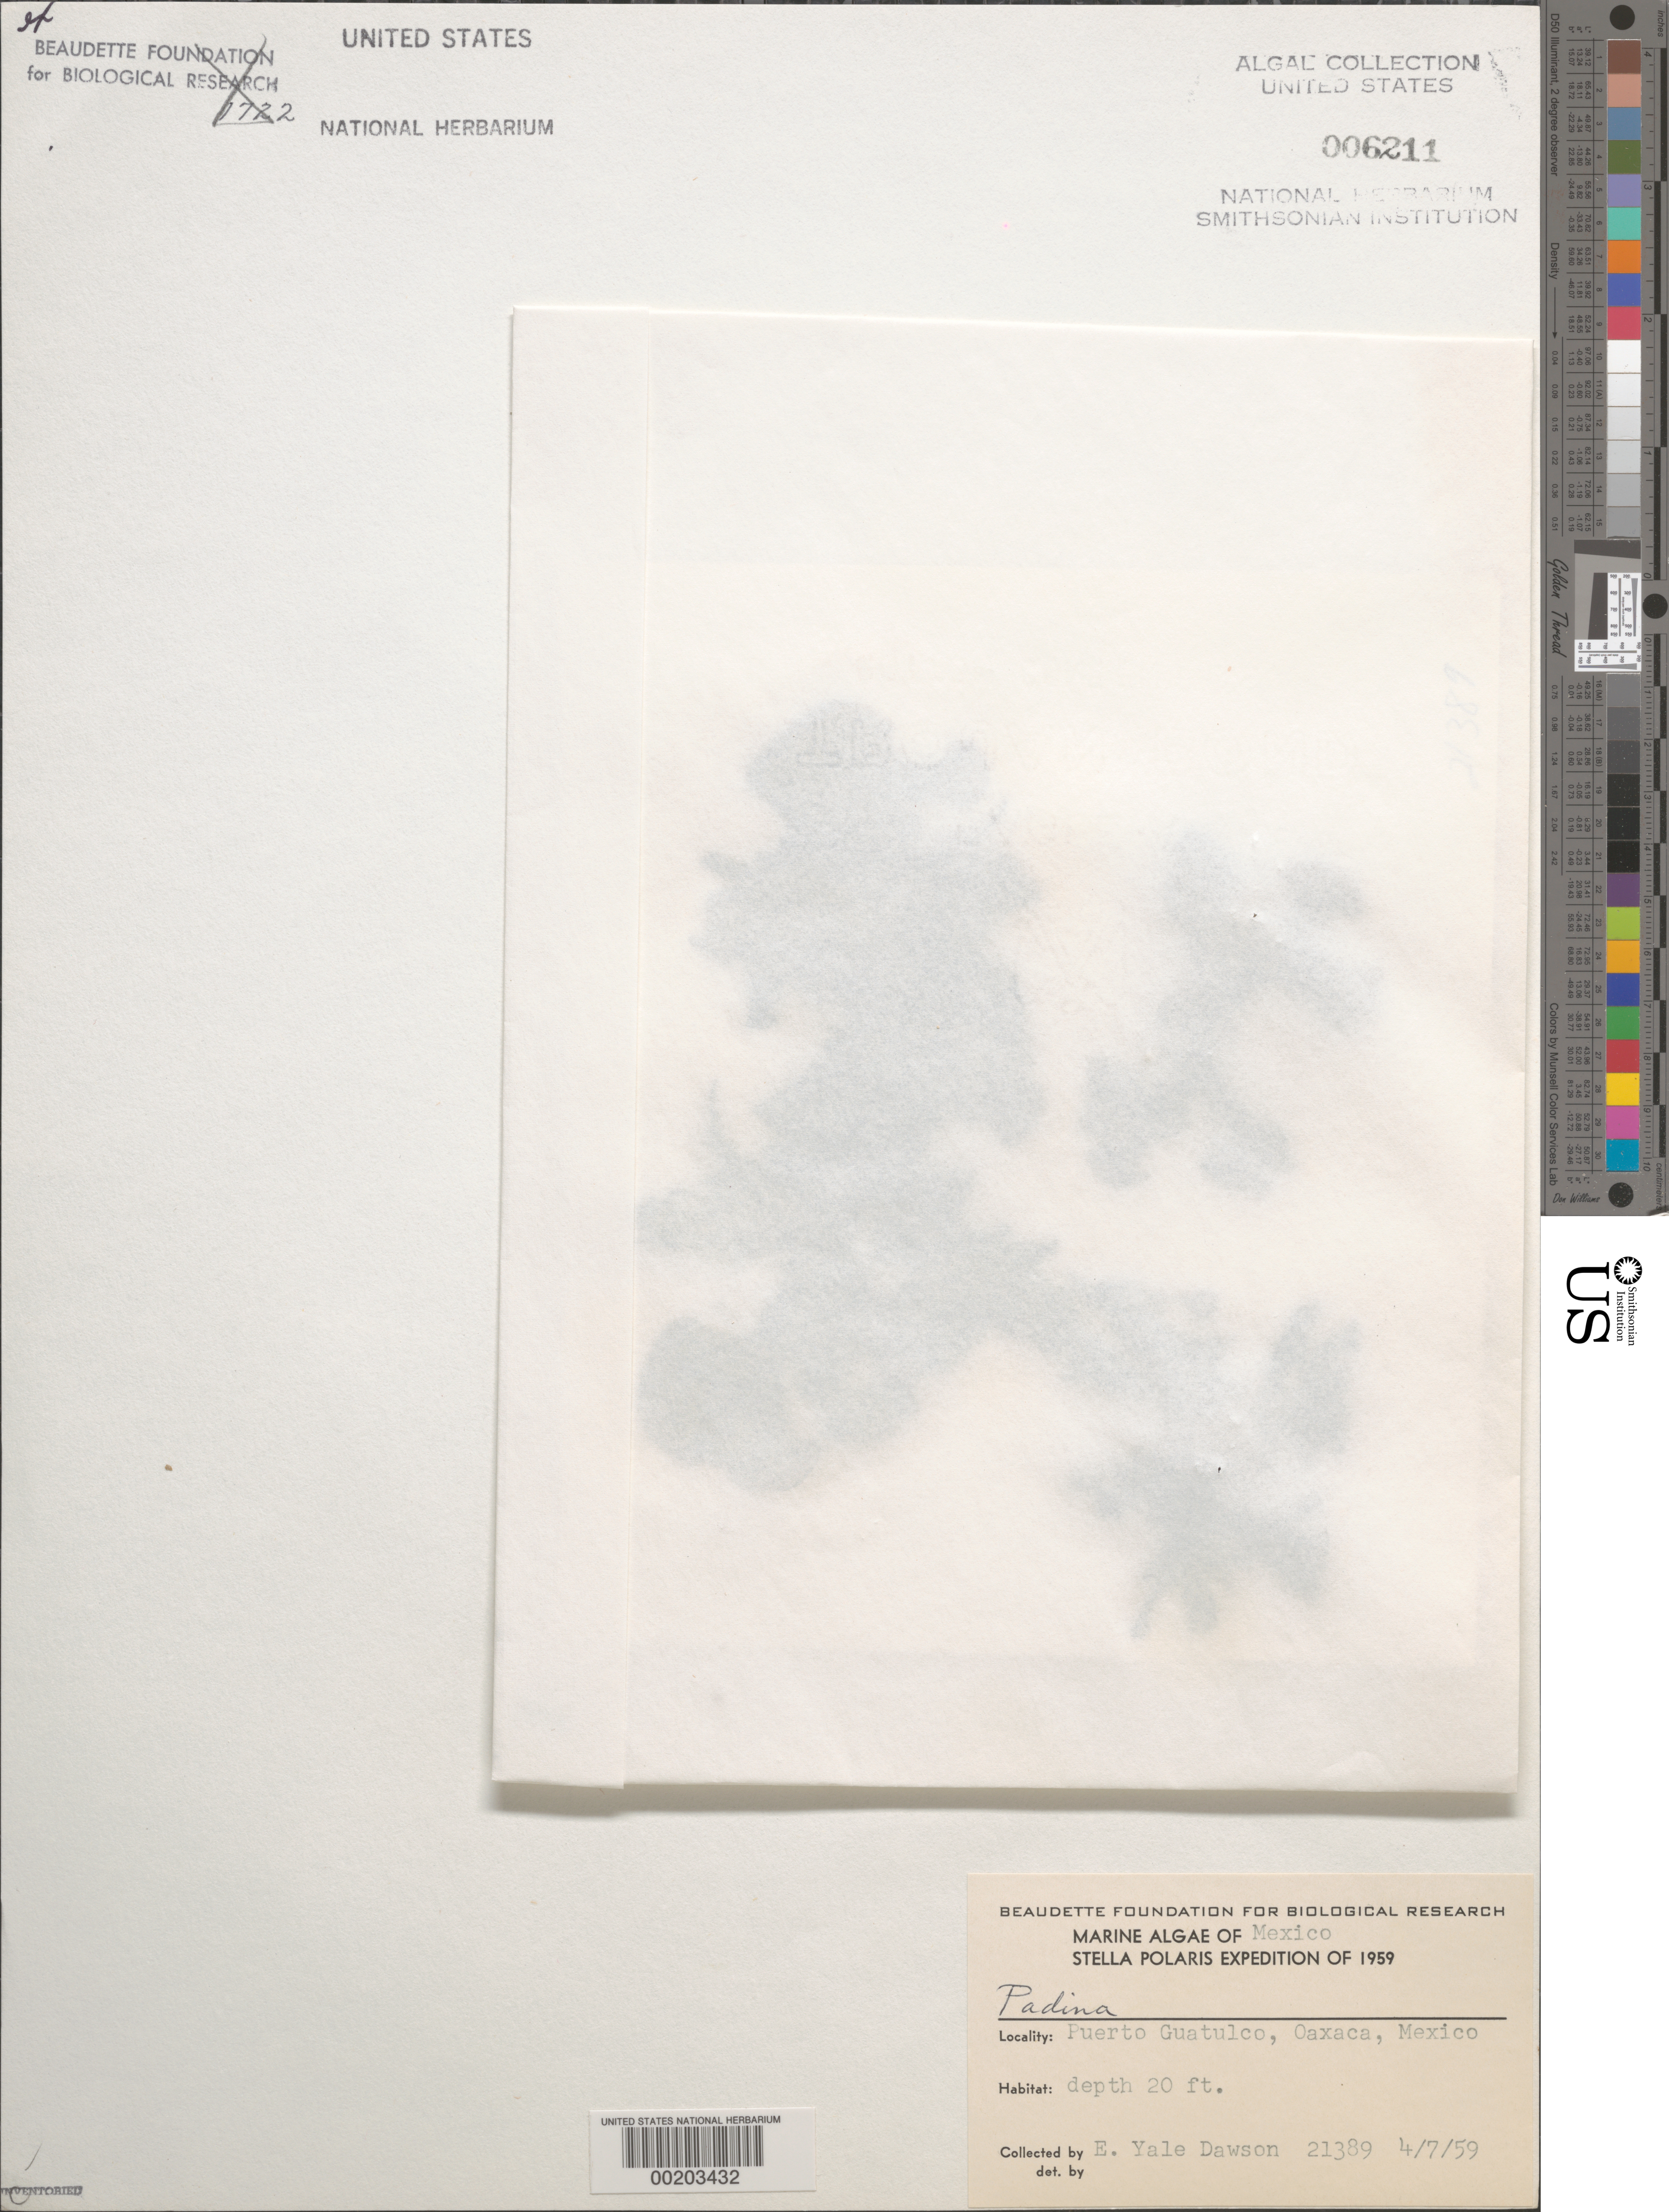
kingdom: Chromista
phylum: Ochrophyta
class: Phaeophyceae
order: Dictyotales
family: Dictyotaceae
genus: Padina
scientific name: Padina sp.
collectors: E. Y. Dawson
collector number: EYD 21389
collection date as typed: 07 Apr 1959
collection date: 1959-04-07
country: Mexico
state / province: Oaxaca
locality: Puerto Guatulco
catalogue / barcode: US 6211